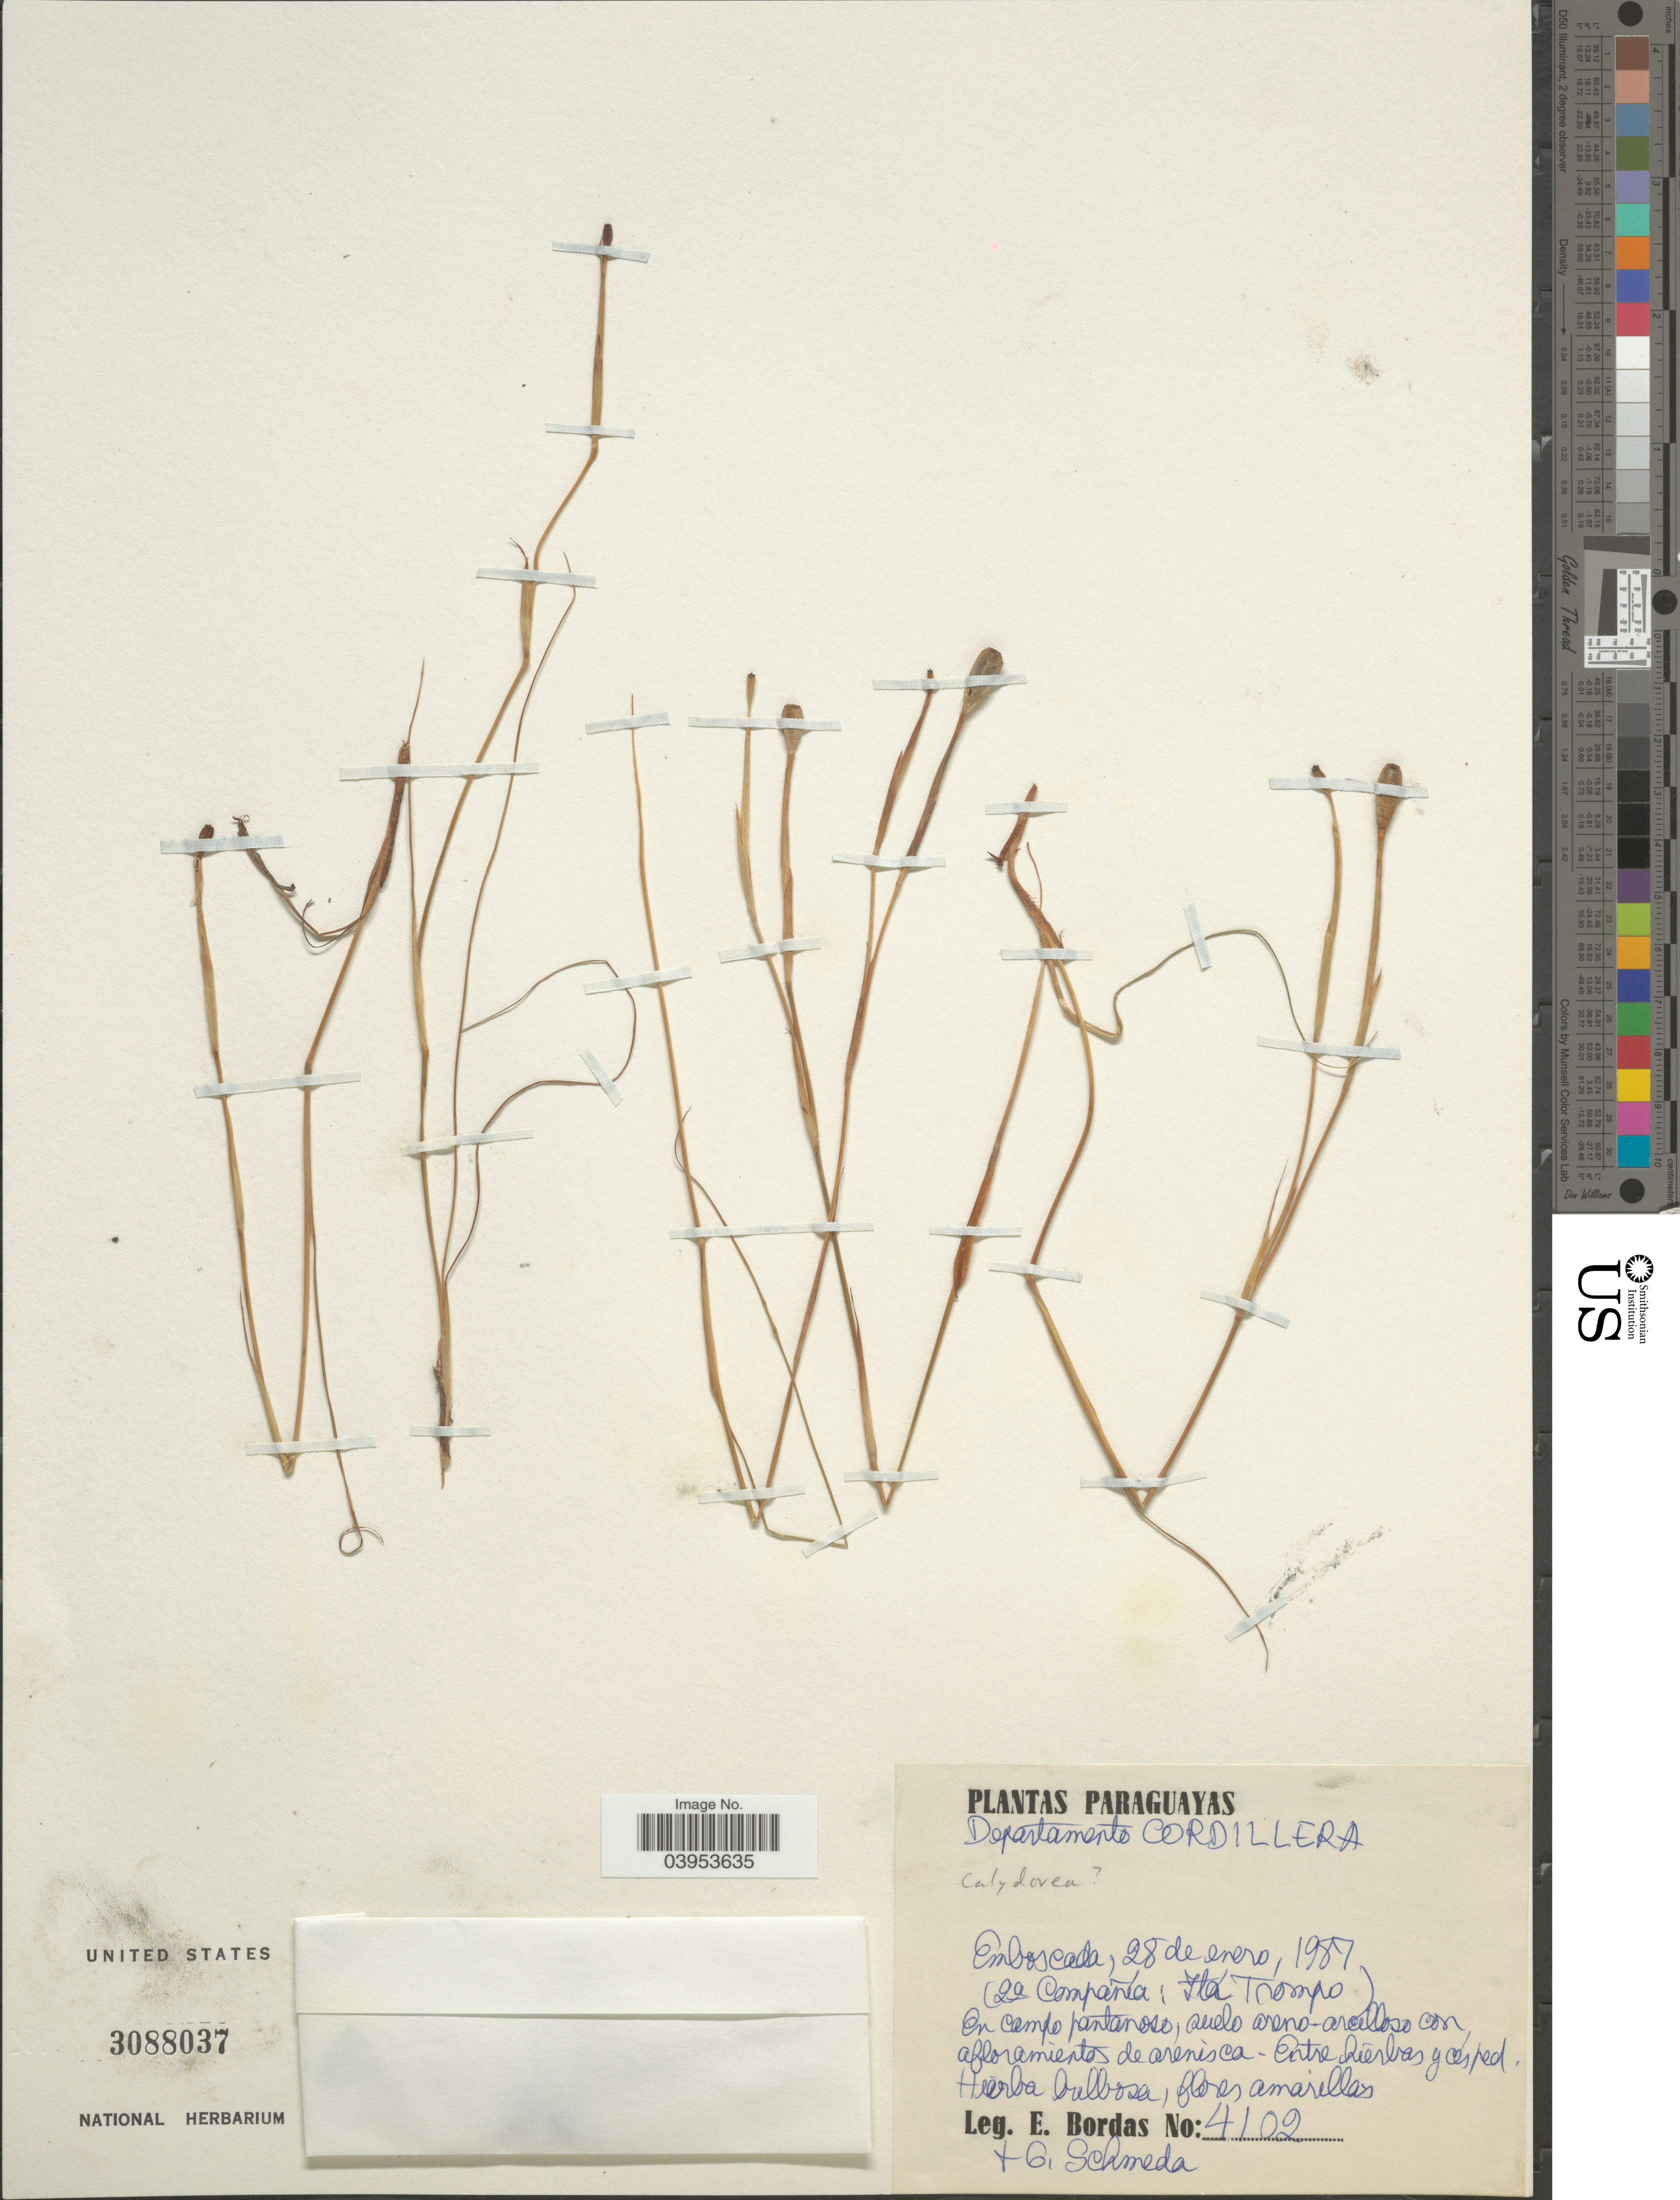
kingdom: Plantae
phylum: Tracheophyta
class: Liliopsida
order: Asparagales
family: Iridaceae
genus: Calydorea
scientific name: Calydorea sp.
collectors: E. Bordas & G. Schmeda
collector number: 4102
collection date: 1987-01-28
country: Paraguay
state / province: Cordillera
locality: Departamento Cordillera. (Da Compañia: Ltd Trompo). En campo pantanose.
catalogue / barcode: US 3088037